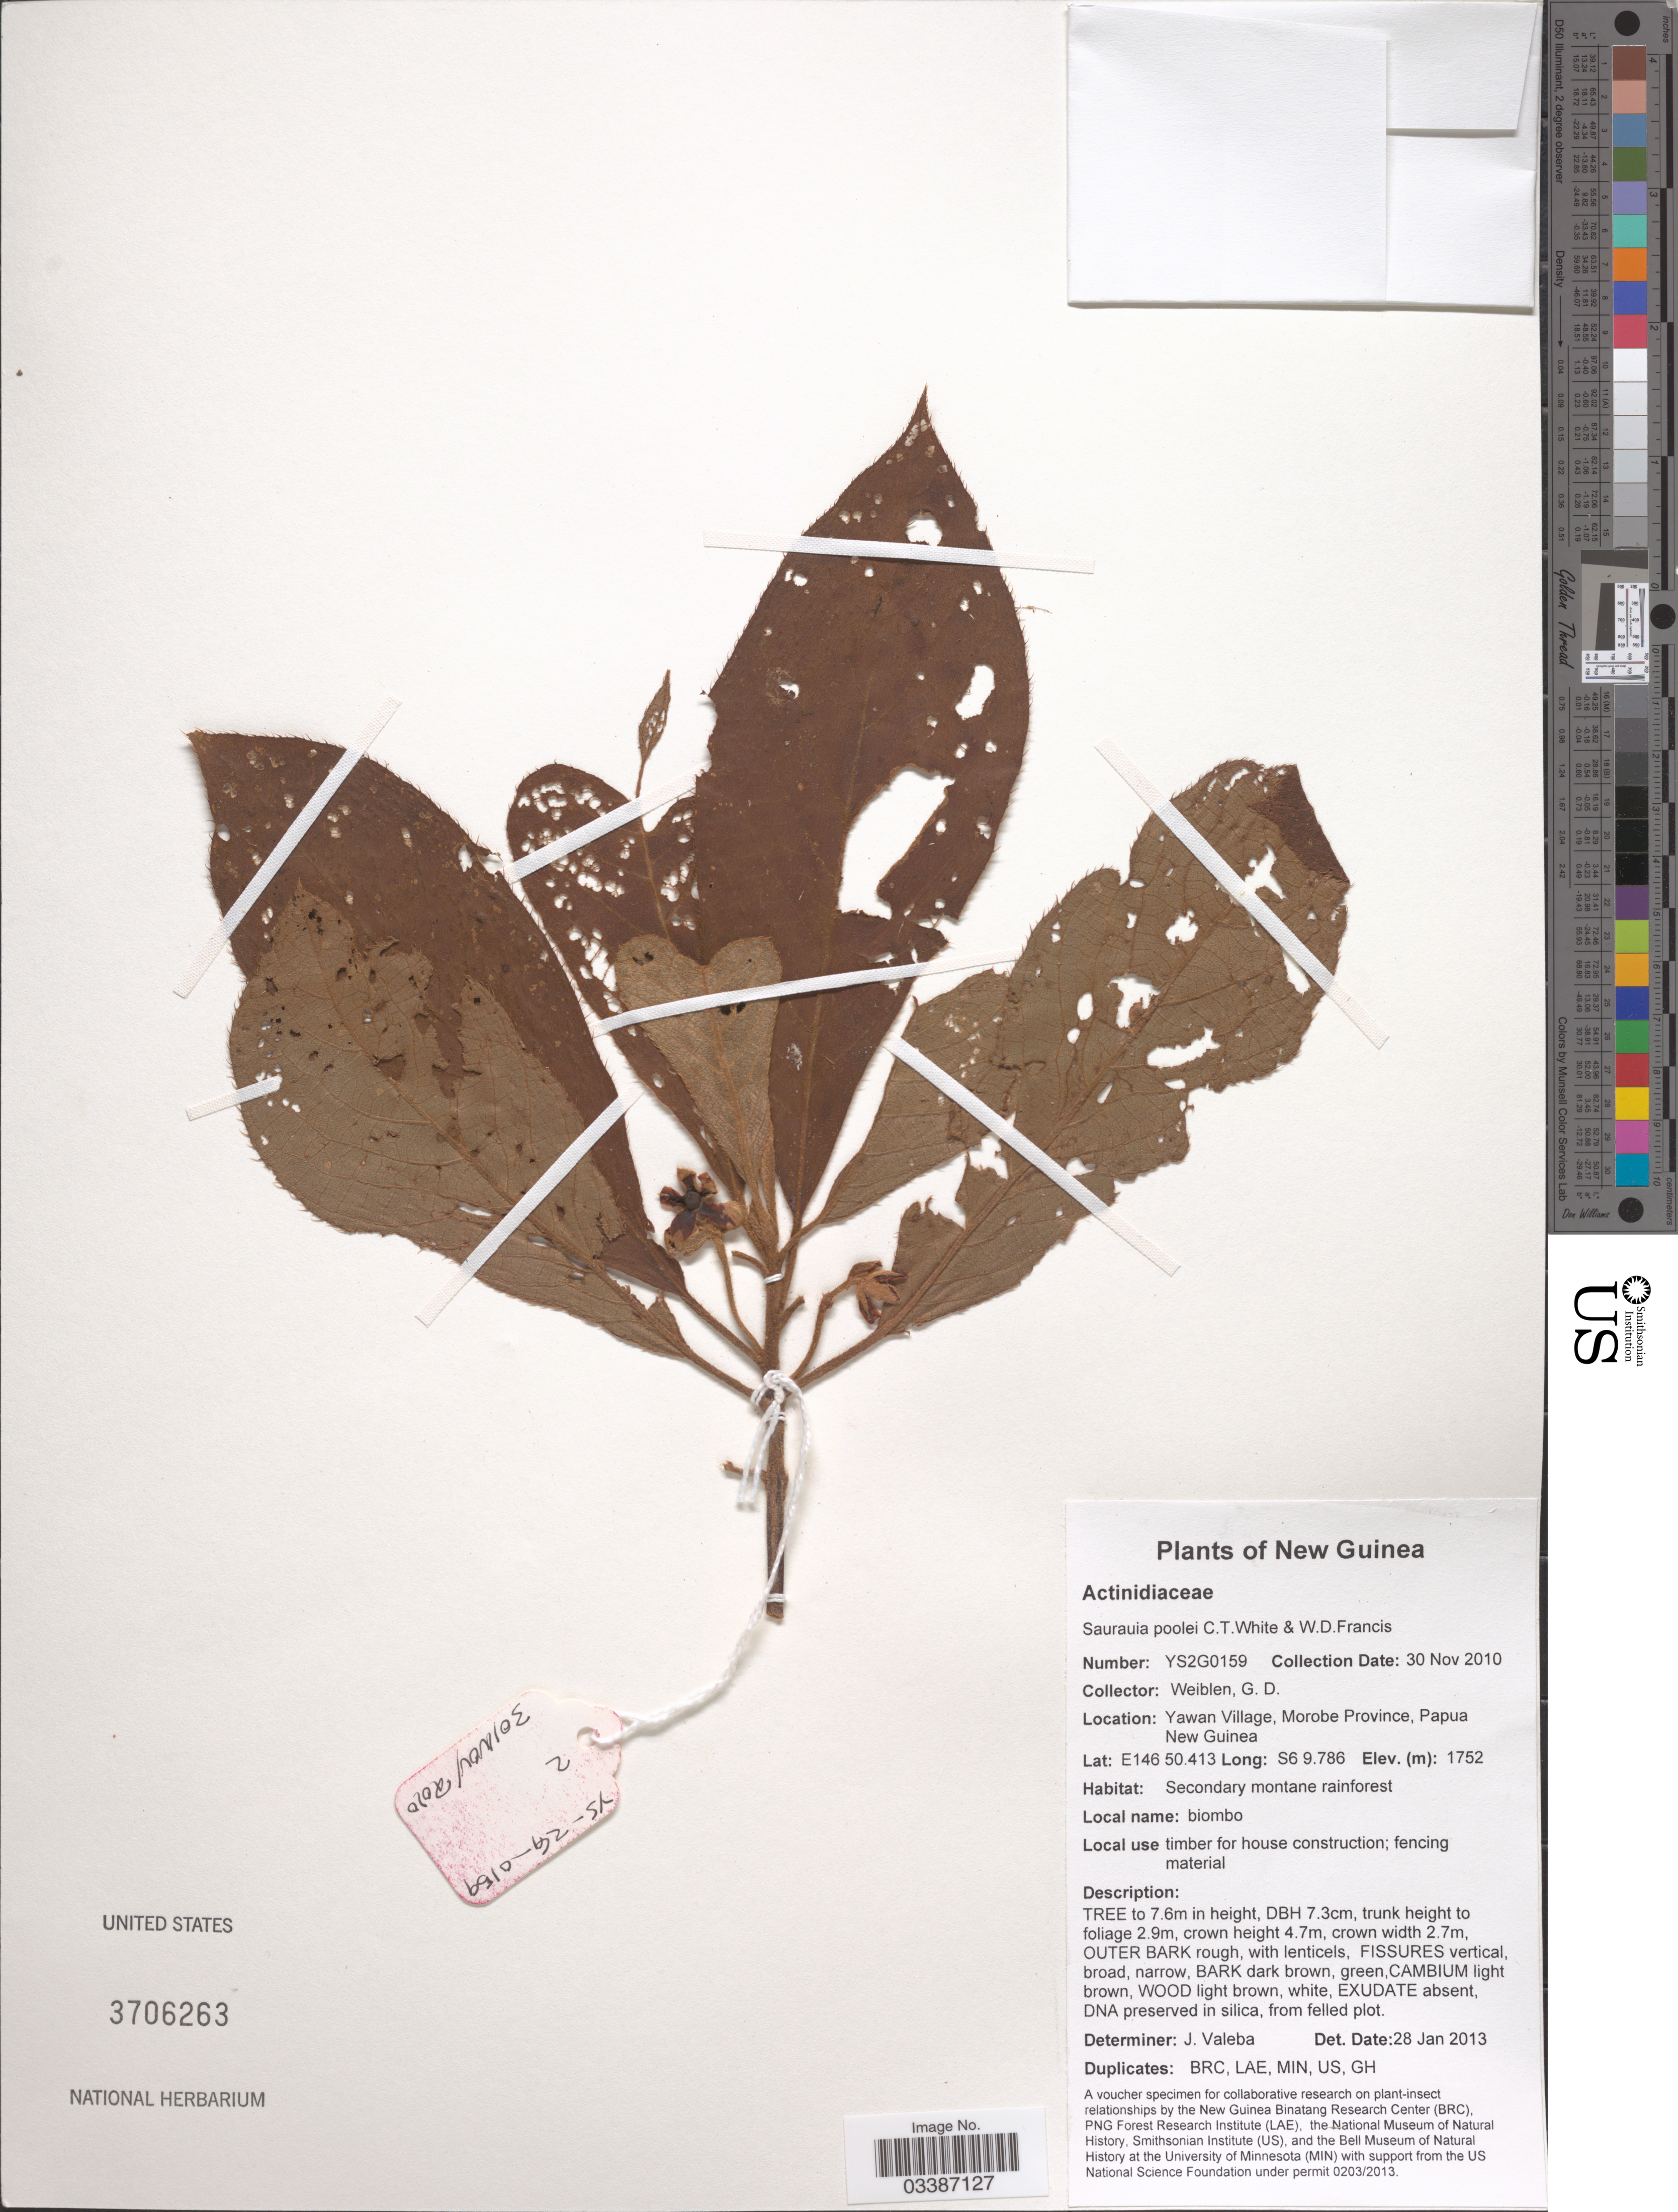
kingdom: Plantae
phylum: Tracheophyta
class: Magnoliopsida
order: Ericales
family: Actinidiaceae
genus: Saurauia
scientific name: Saurauia poolei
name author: C.T. White & W.D. Francis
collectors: G. D. Weiblen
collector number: YS2G0159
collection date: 2010-11-30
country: Papua New Guinea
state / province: Morobe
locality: New Guinea. Yawan Village.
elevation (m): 1752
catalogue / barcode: US 3706263